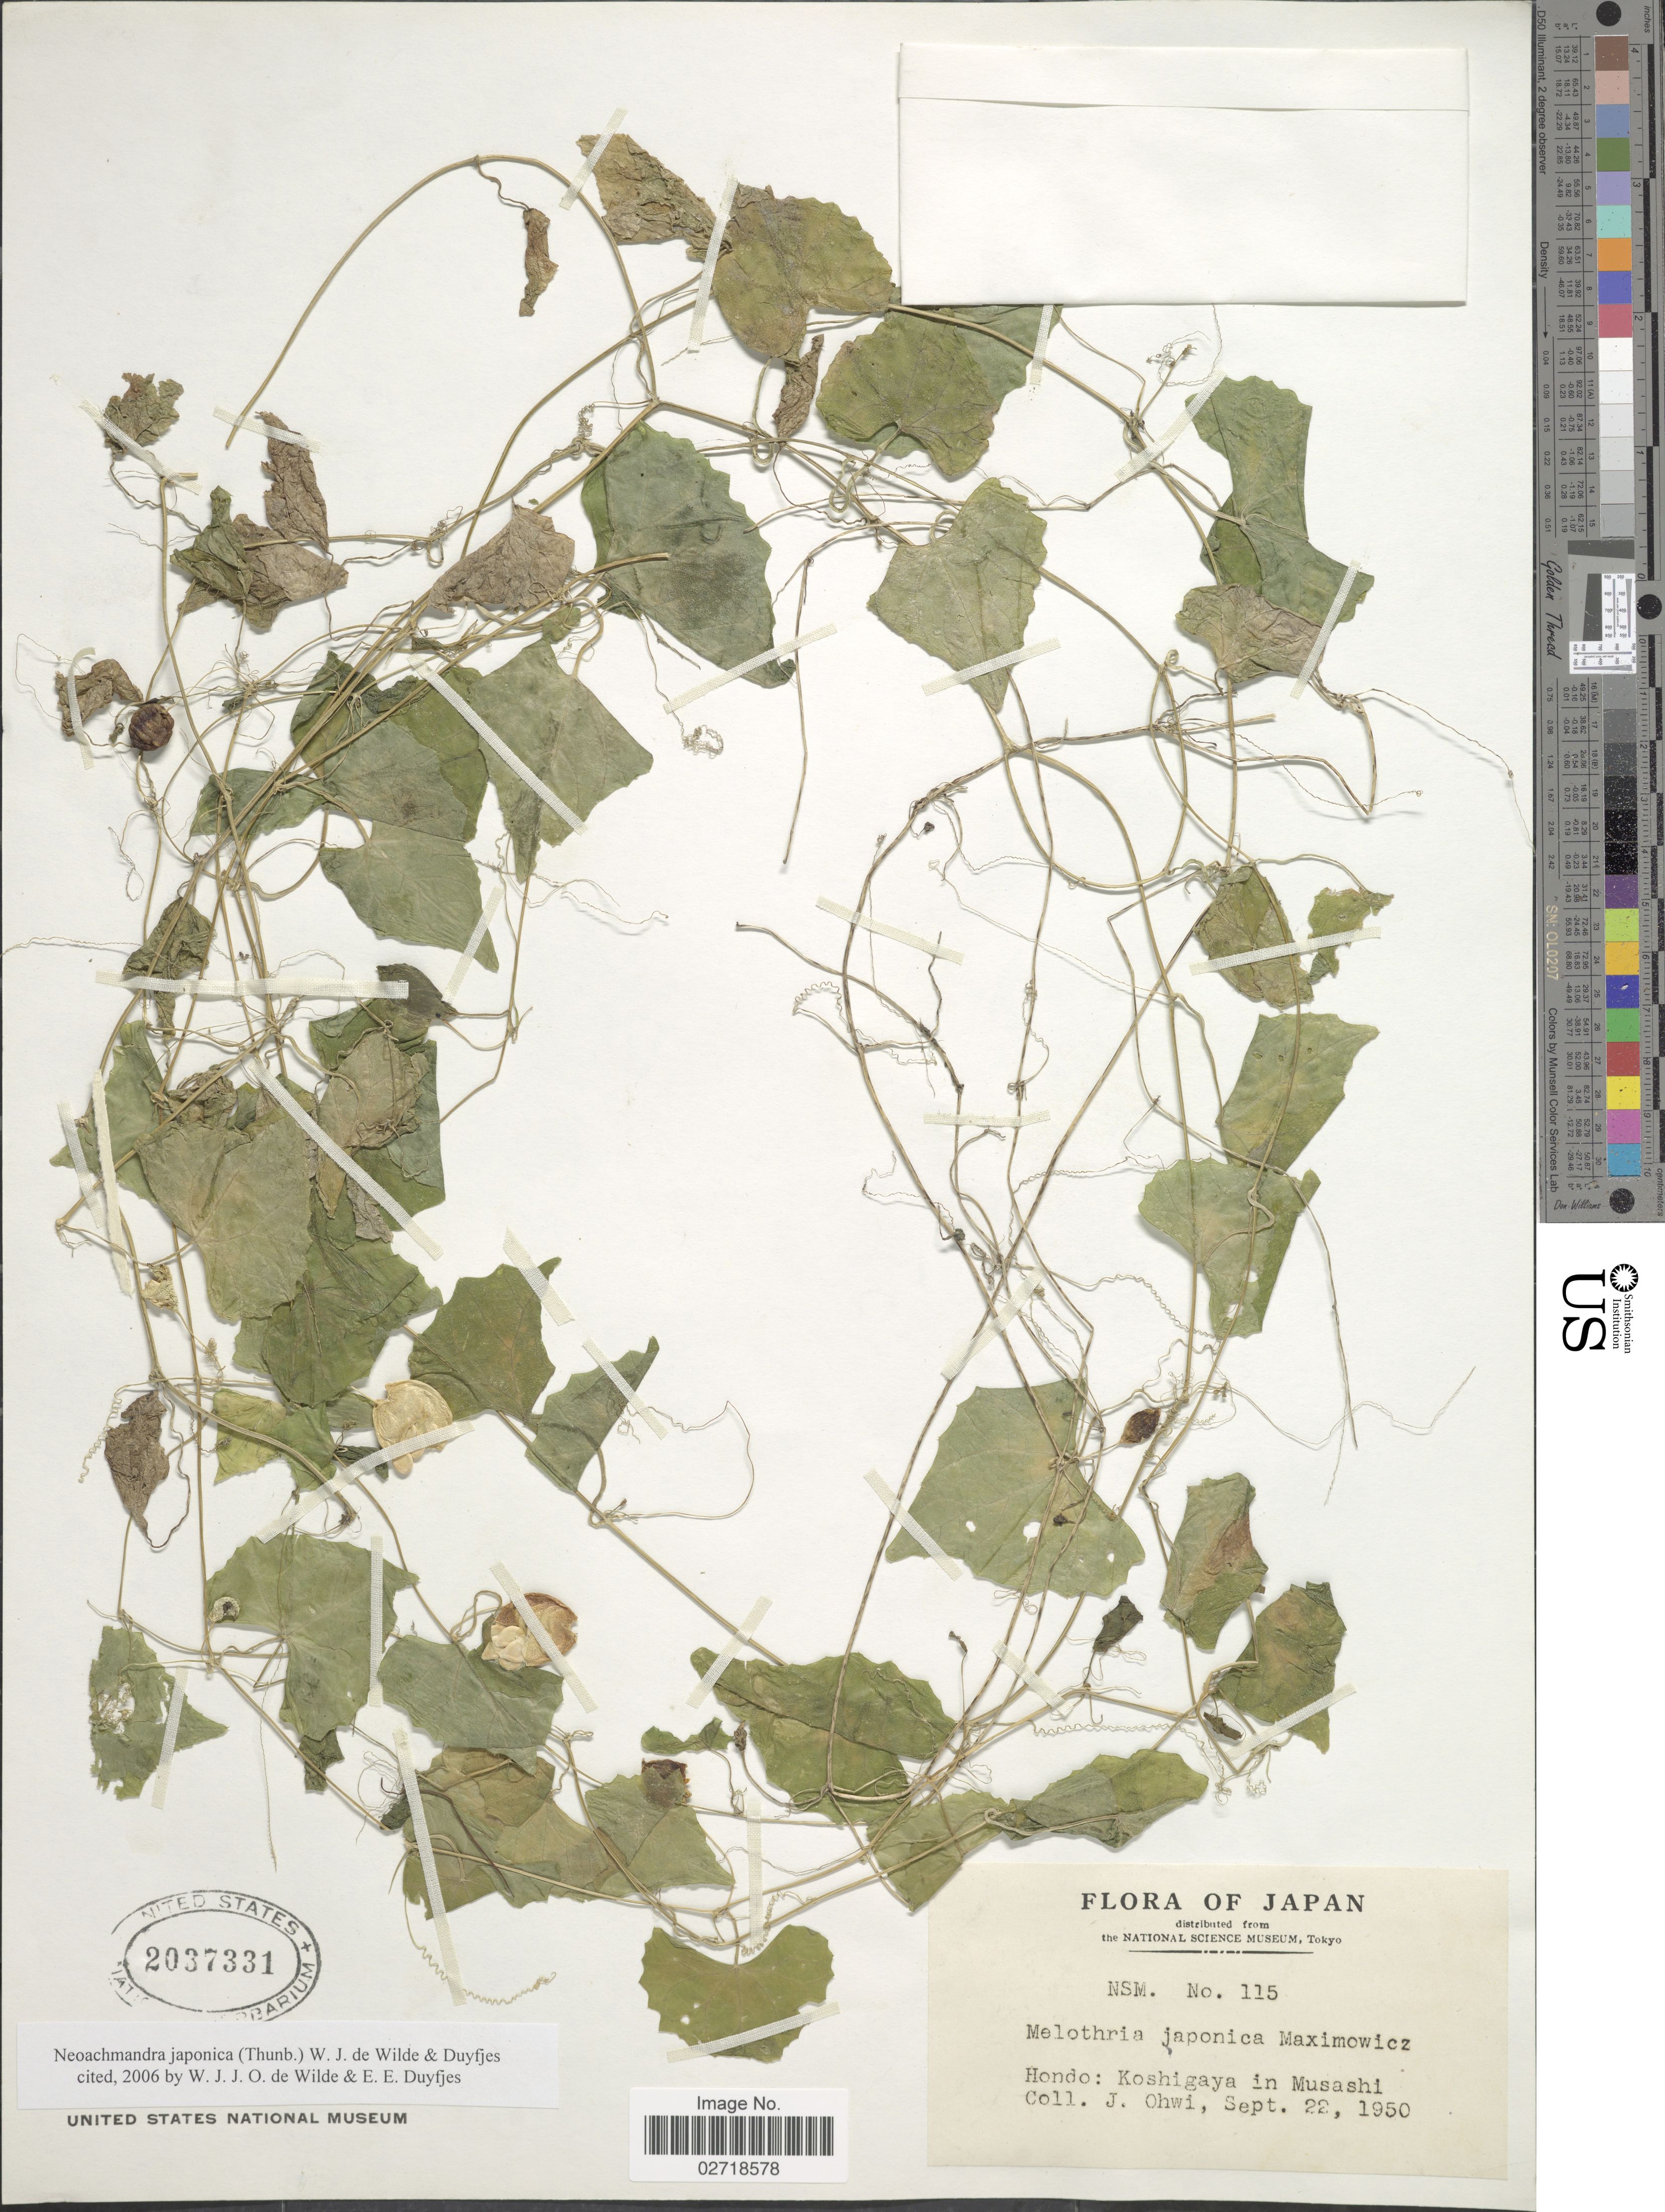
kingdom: Plantae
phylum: Tracheophyta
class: Magnoliopsida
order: Cucurbitales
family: Cucurbitaceae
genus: Zehneria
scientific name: Zehneria japonica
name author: (Thunb.) H.Y. Liu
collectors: J. Ohwi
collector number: NSM 115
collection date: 1950-09-22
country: Japan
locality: Hondo: Koshigaya in Musashi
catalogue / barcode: US 2037331